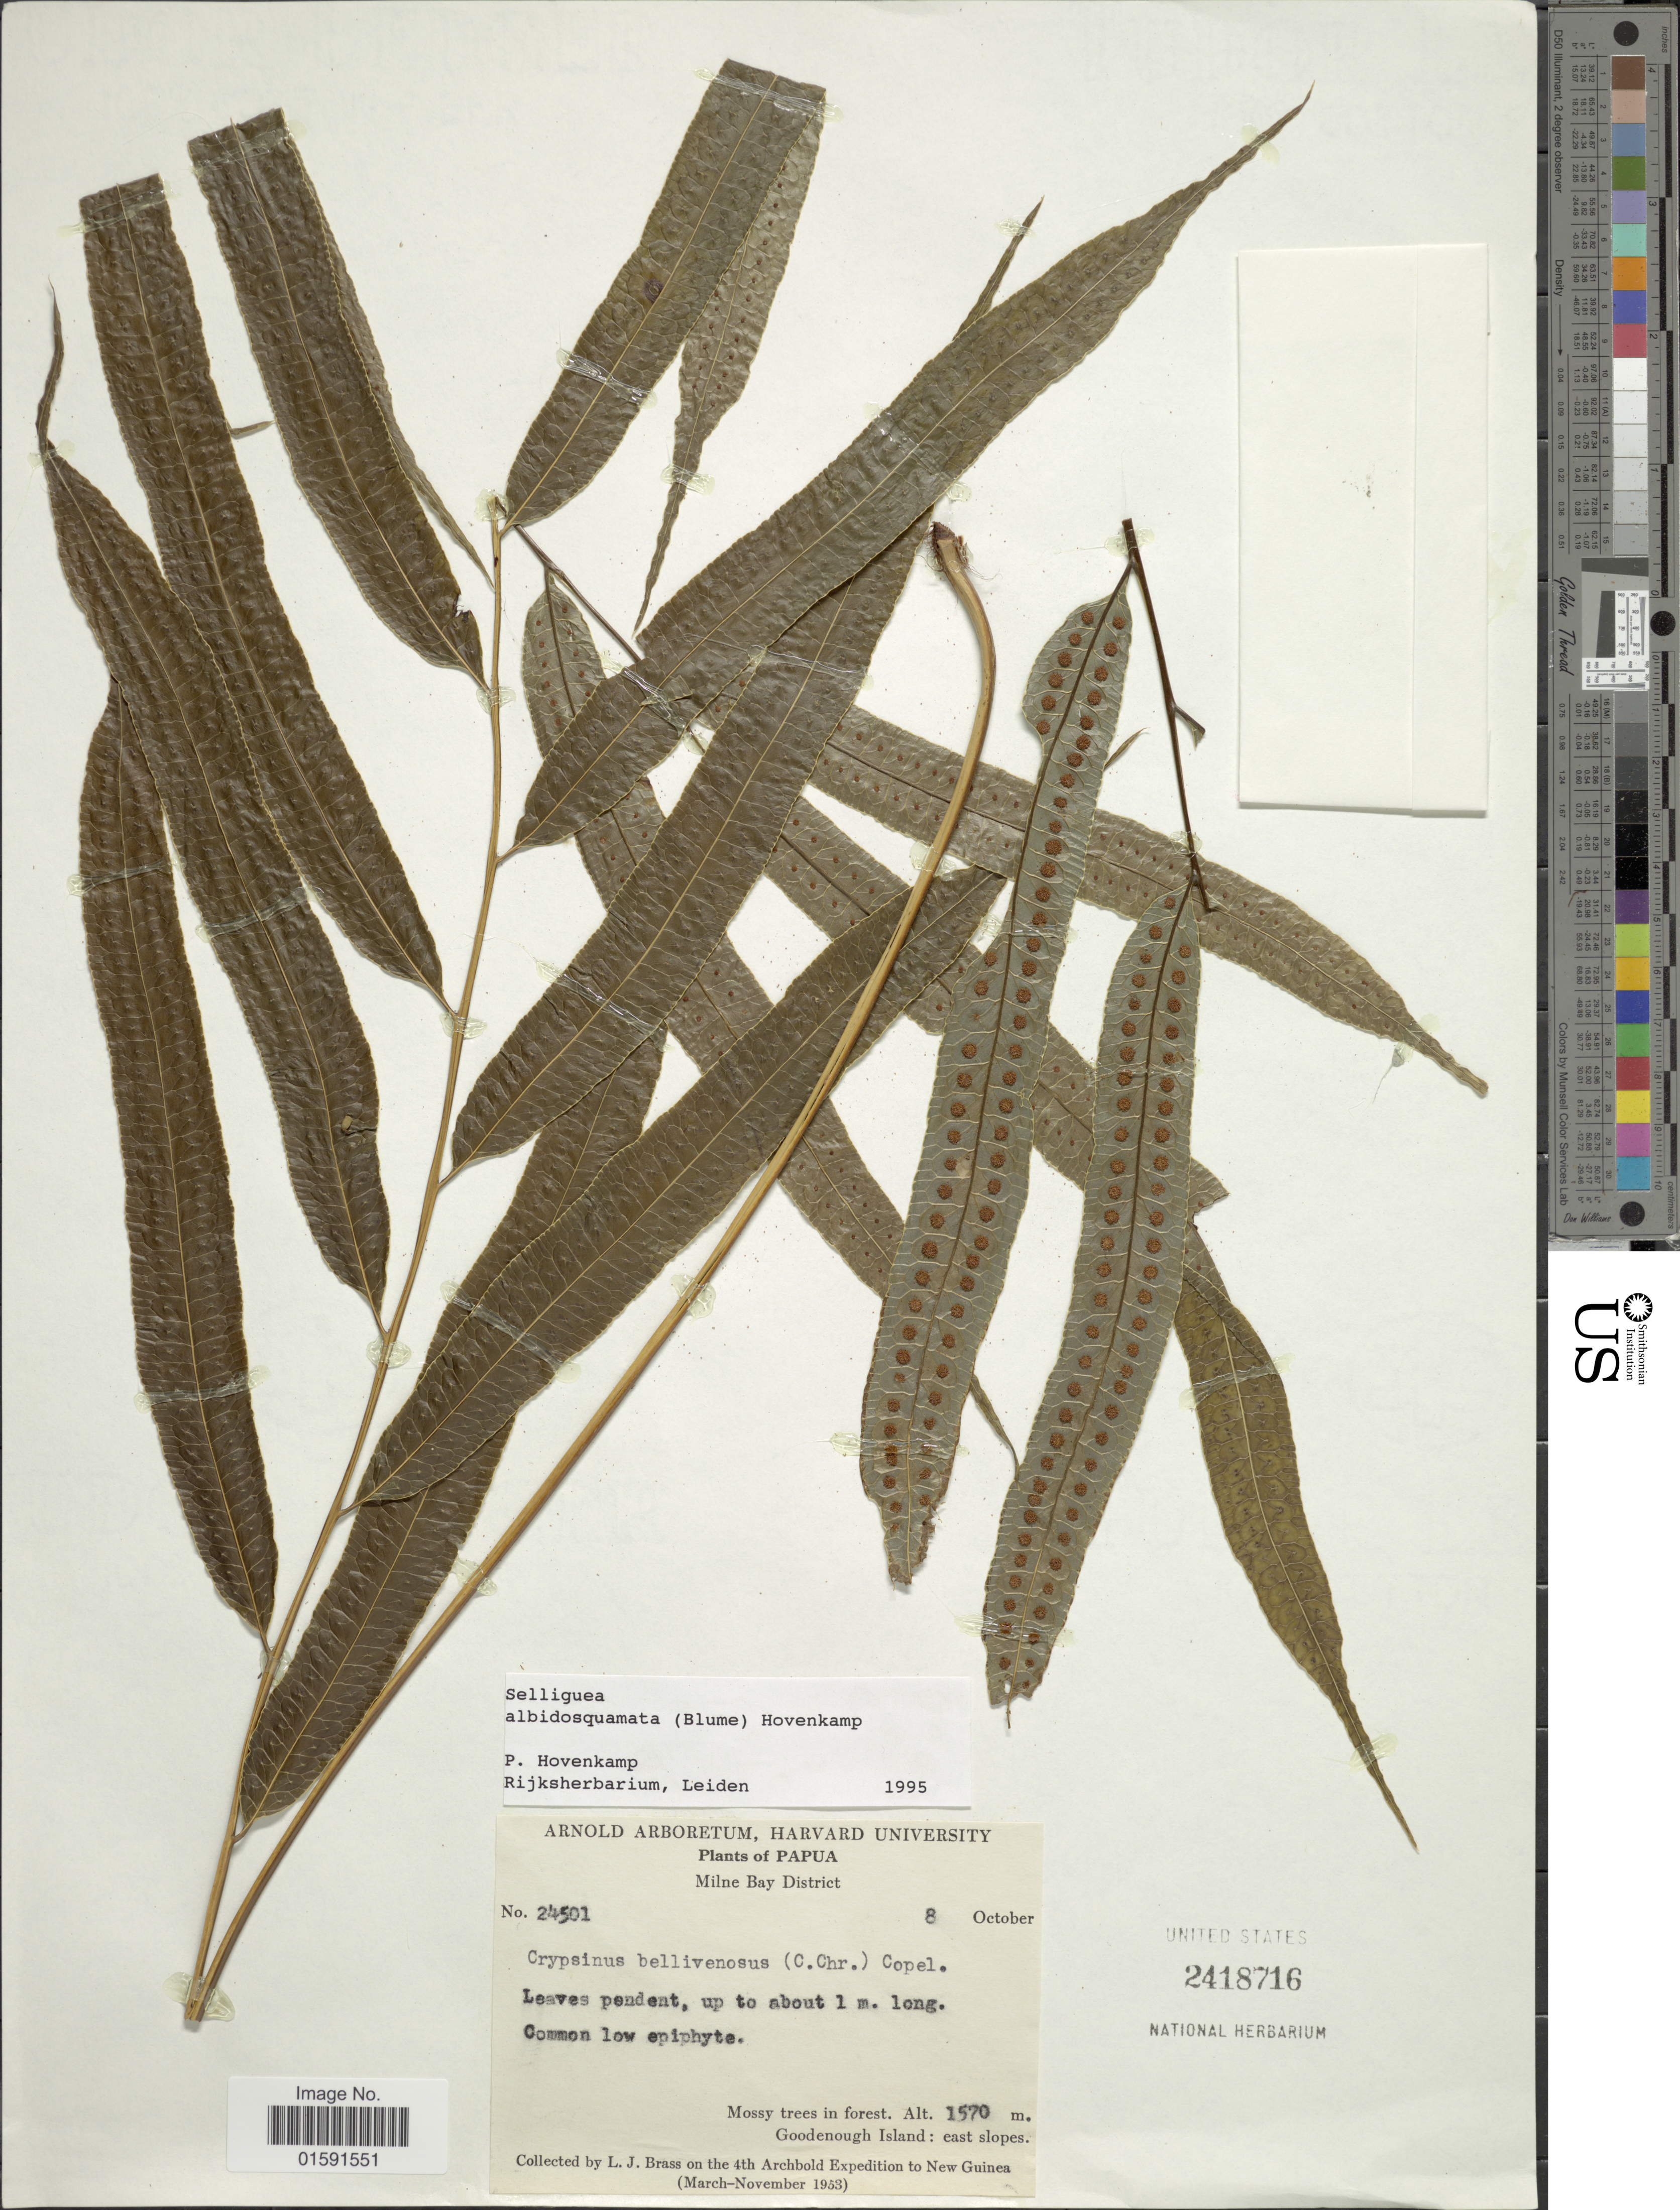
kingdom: Plantae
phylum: Tracheophyta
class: Polypodiopsida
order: Polypodiales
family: Polypodiaceae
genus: Selliguea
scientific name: Selliguea albidosquamata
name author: (Blume) Parris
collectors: L. J. Brass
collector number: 24501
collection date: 1953-10-08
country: Papua New Guinea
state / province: Milne Bay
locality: Milne Bay District. Goodenough Island: east slopes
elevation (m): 1570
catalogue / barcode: US 2418716